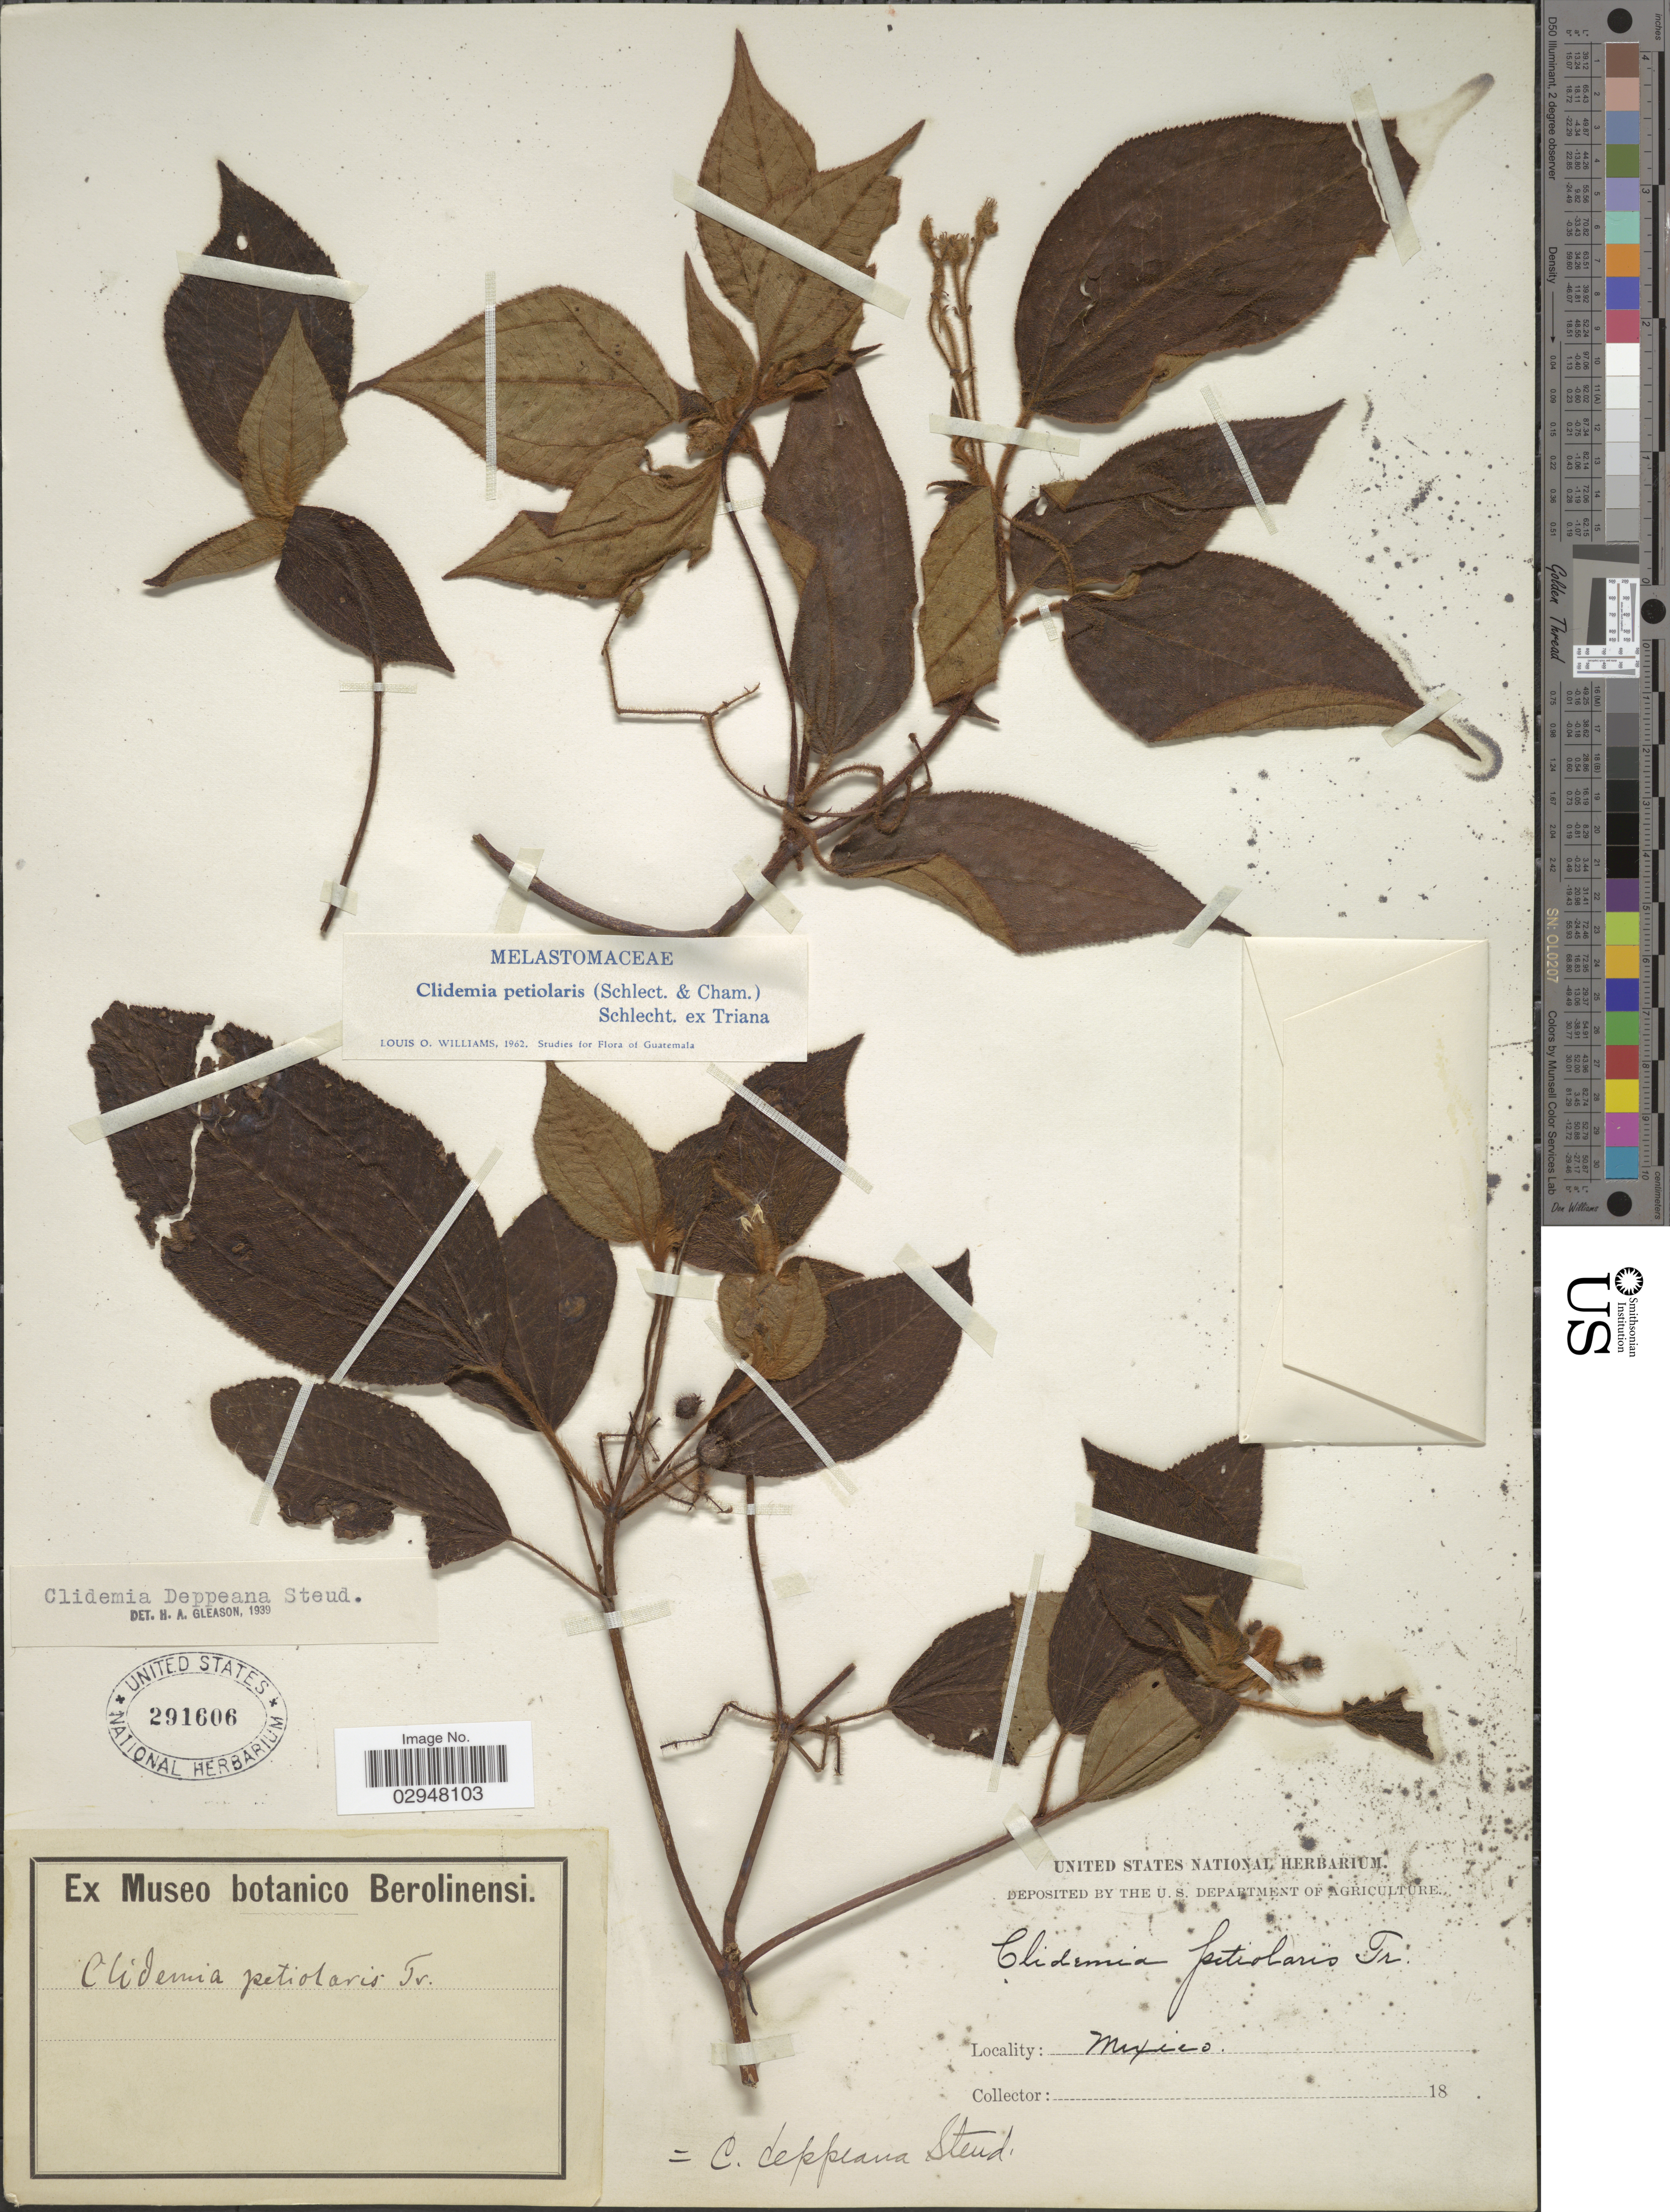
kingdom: Plantae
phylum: Tracheophyta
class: Magnoliopsida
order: Myrtales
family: Melastomataceae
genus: Clidemia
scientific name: Clidemia petiolaris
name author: (Schltdl. & Cham.) Schltdl. ex Triana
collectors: ex herb. United States National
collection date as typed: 18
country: Mexico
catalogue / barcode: US 291606